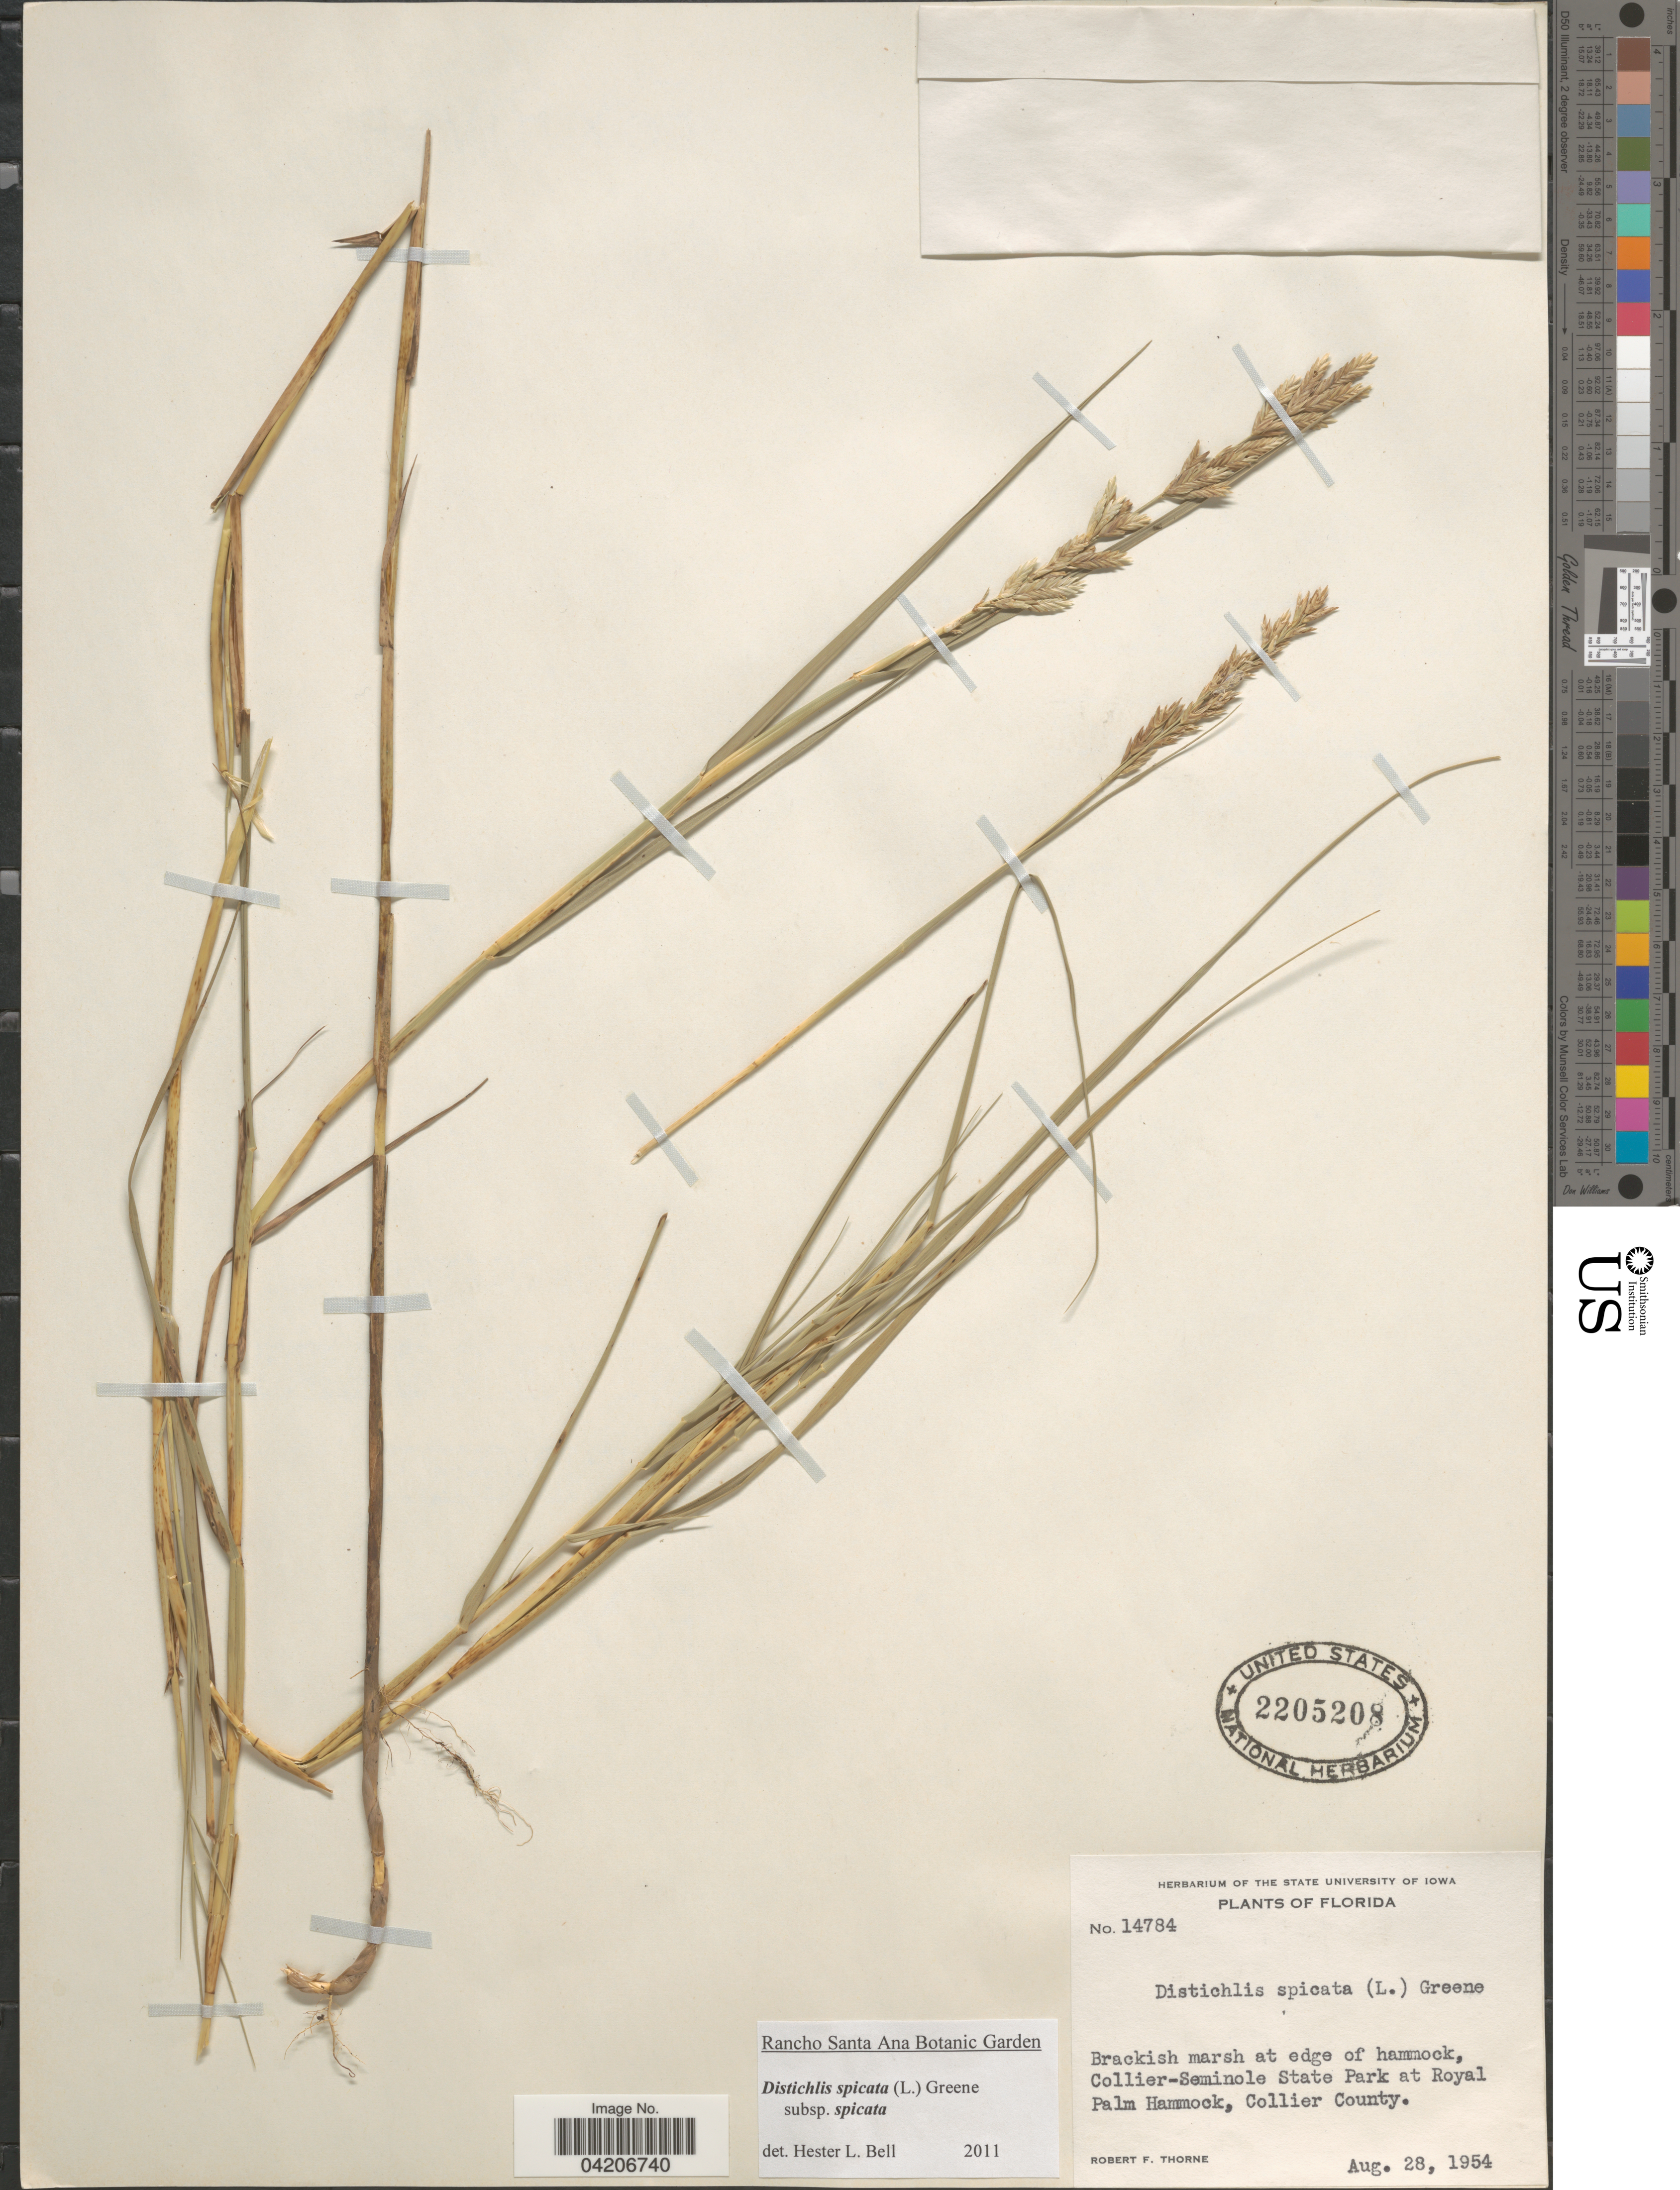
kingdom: Plantae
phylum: Tracheophyta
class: Liliopsida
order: Poales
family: Poaceae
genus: Distichlis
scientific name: Distichlis spicata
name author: (L.) Greene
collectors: R. F. Thorne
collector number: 14784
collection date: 1954-08-28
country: United States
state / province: Florida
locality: Brackish marsh at edge of hammock, Collier-Seminole State Park at Royal Palm Hammock, Collier County.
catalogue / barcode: US 2205208